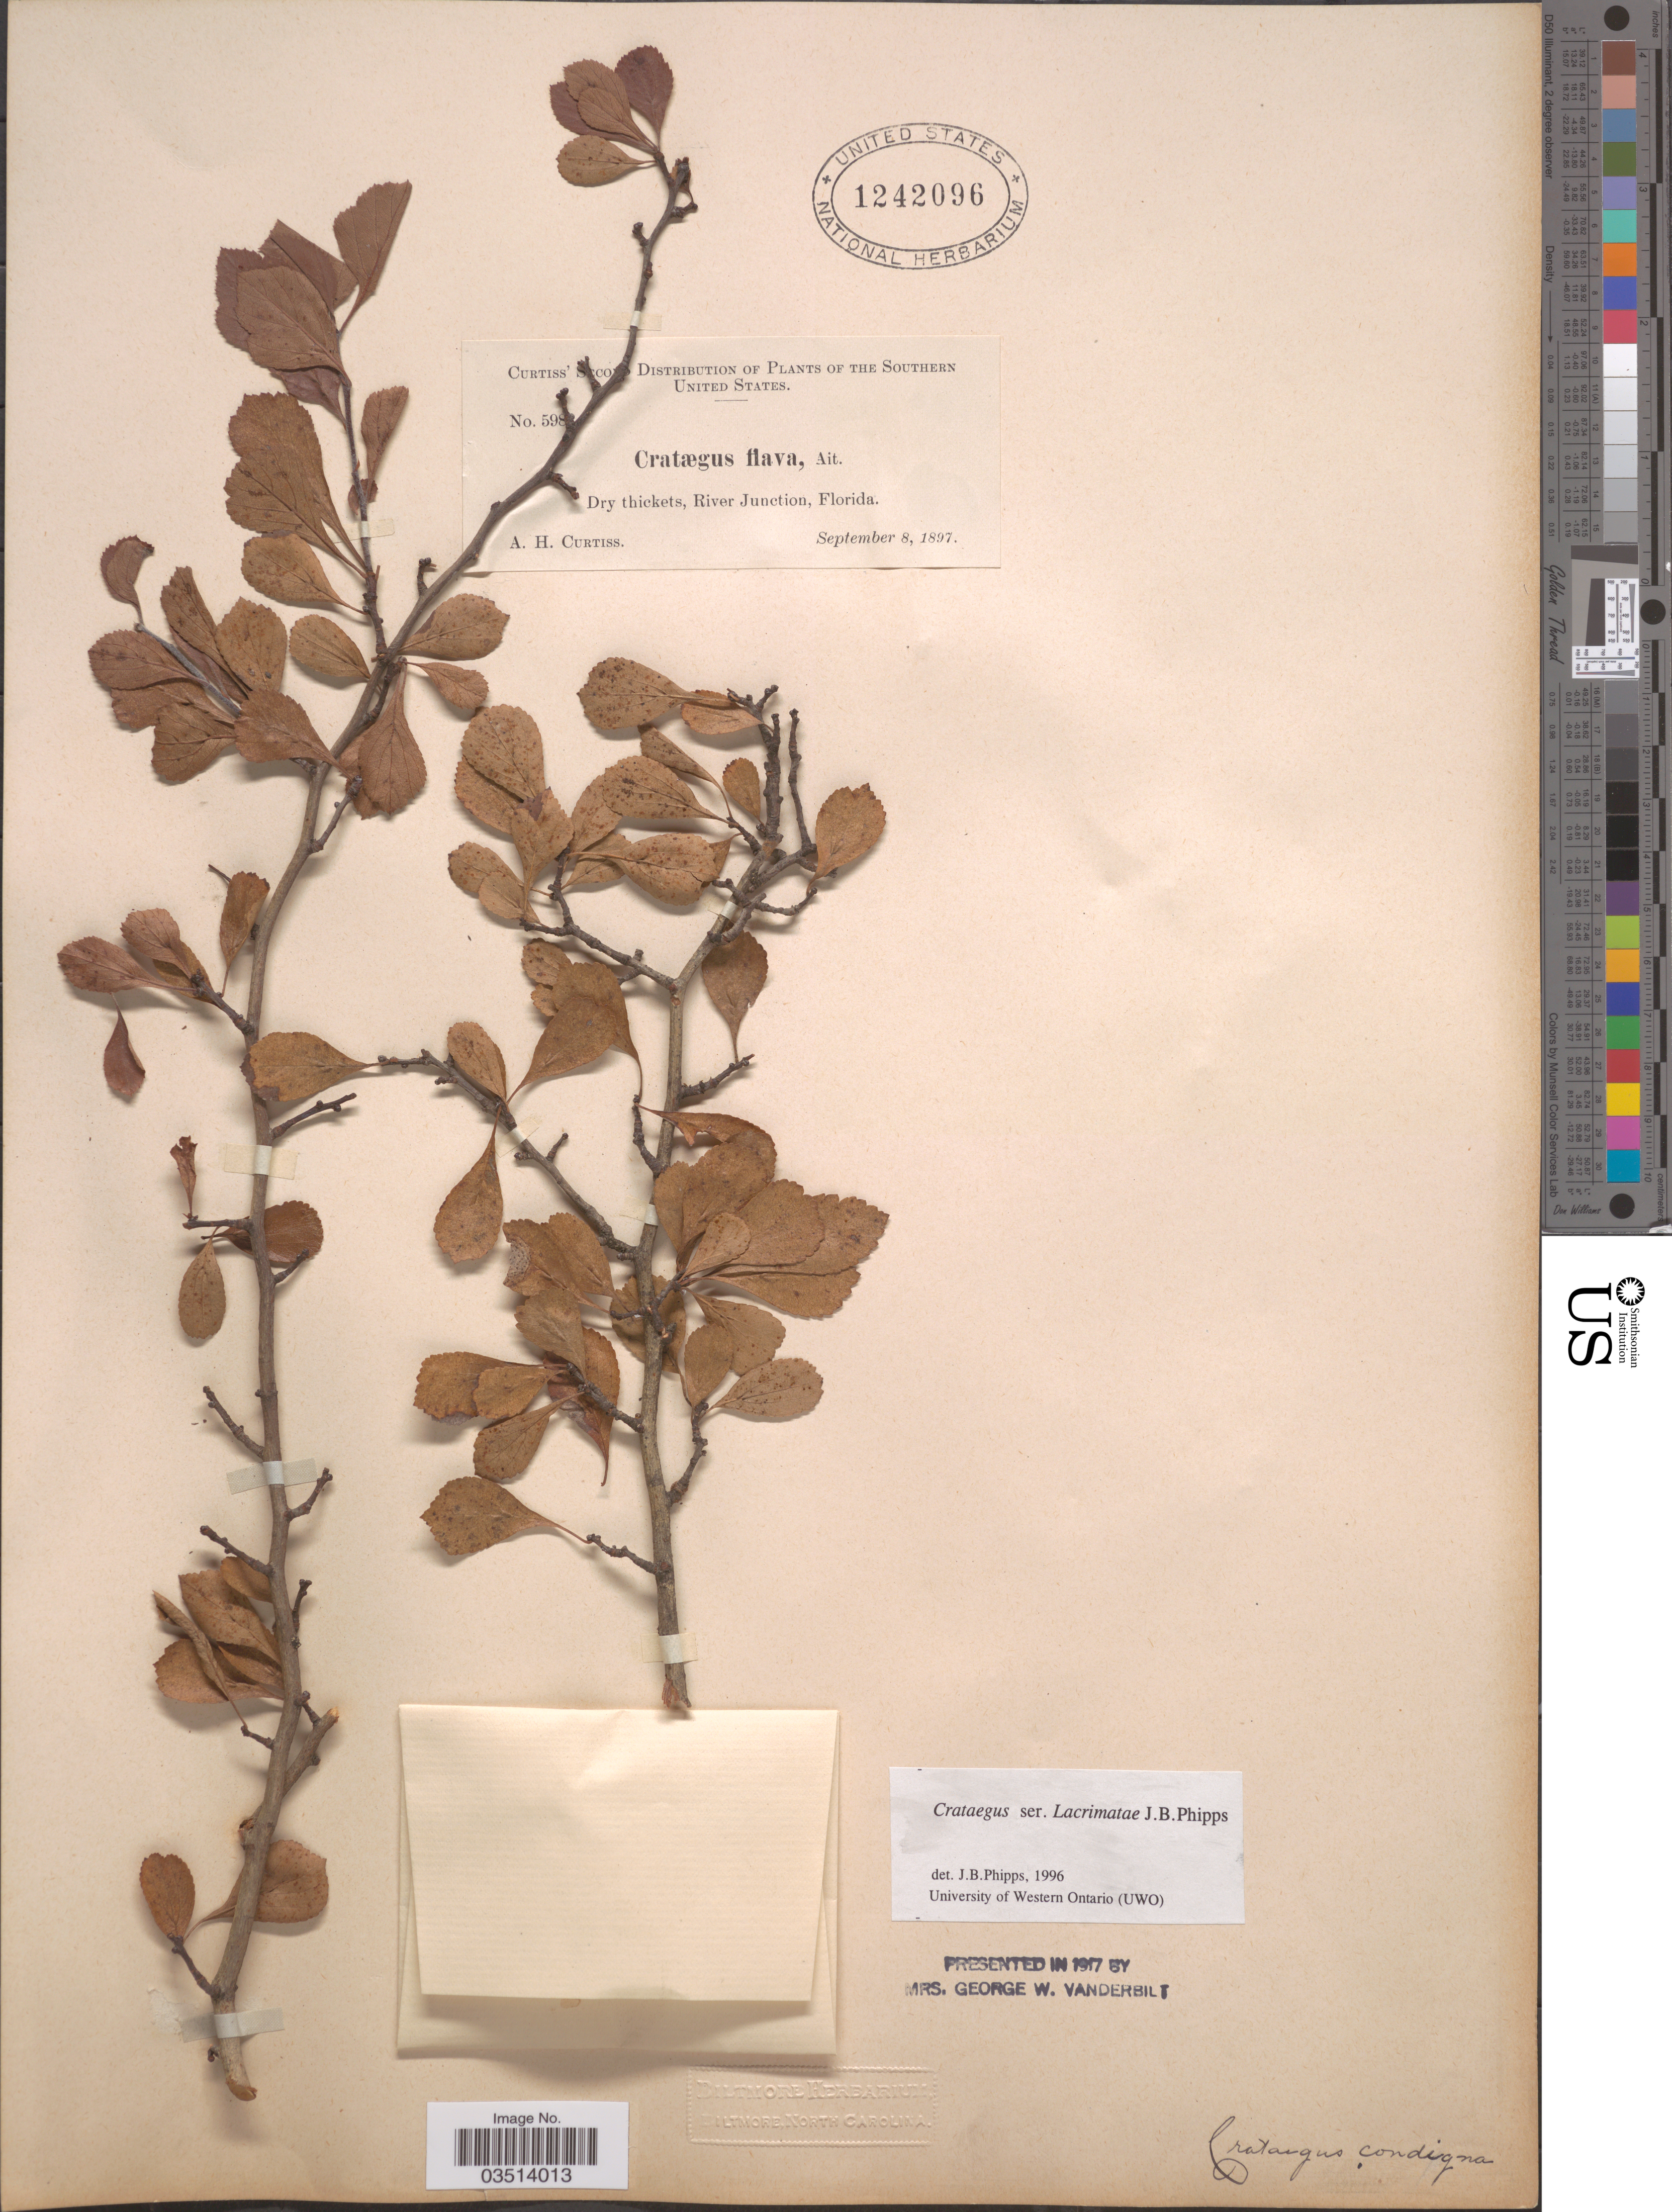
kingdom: Plantae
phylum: Tracheophyta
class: Magnoliopsida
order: Rosales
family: Rosaceae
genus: Crataegus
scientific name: Crataegus condigna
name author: Beadle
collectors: A. H. Curtiss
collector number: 598!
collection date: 1897-09-08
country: United States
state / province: Florida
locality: The Southern United States. River Junction.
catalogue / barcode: US 1242096